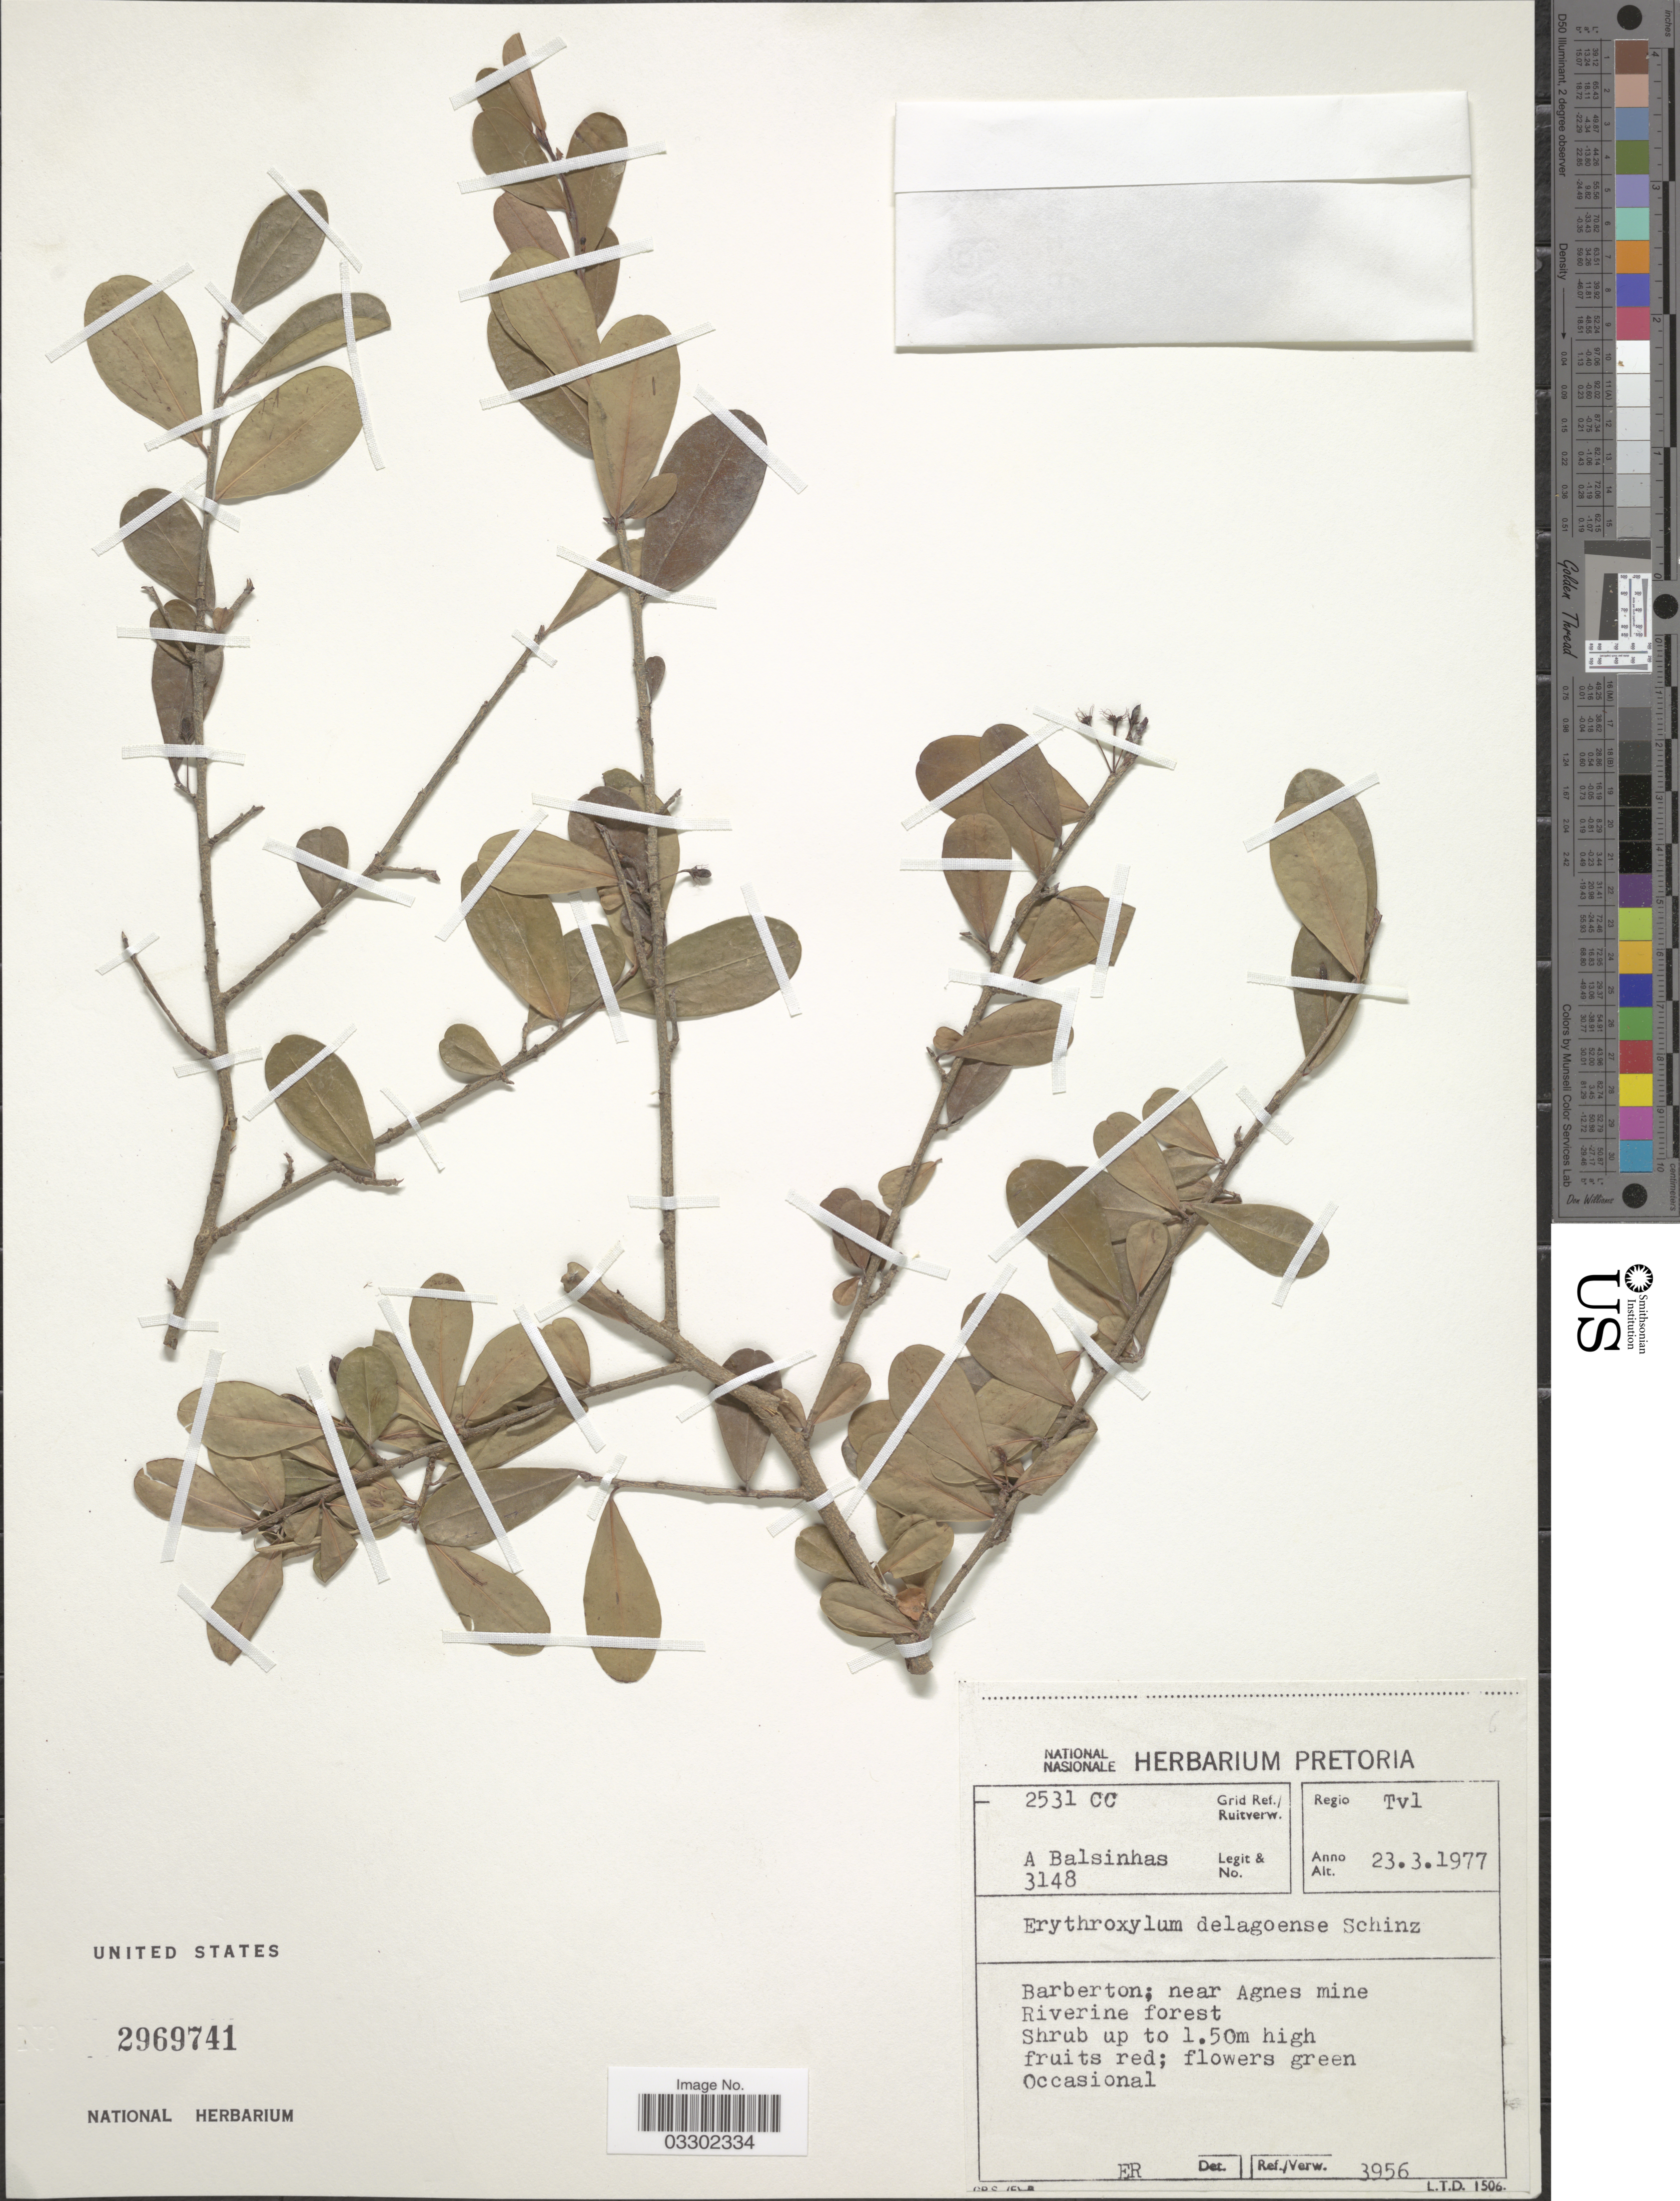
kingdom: Plantae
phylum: Tracheophyta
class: Magnoliopsida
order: Malpighiales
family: Erythroxylaceae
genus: Erythroxylum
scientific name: Erythroxylum delagoense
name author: Schinz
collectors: A. A. Balsinhas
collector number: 3148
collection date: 1977-03-23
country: South Africa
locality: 2531 CC Grid Ref. Regio Tvl. Barberton; near Agnes mine.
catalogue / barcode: US 2969741